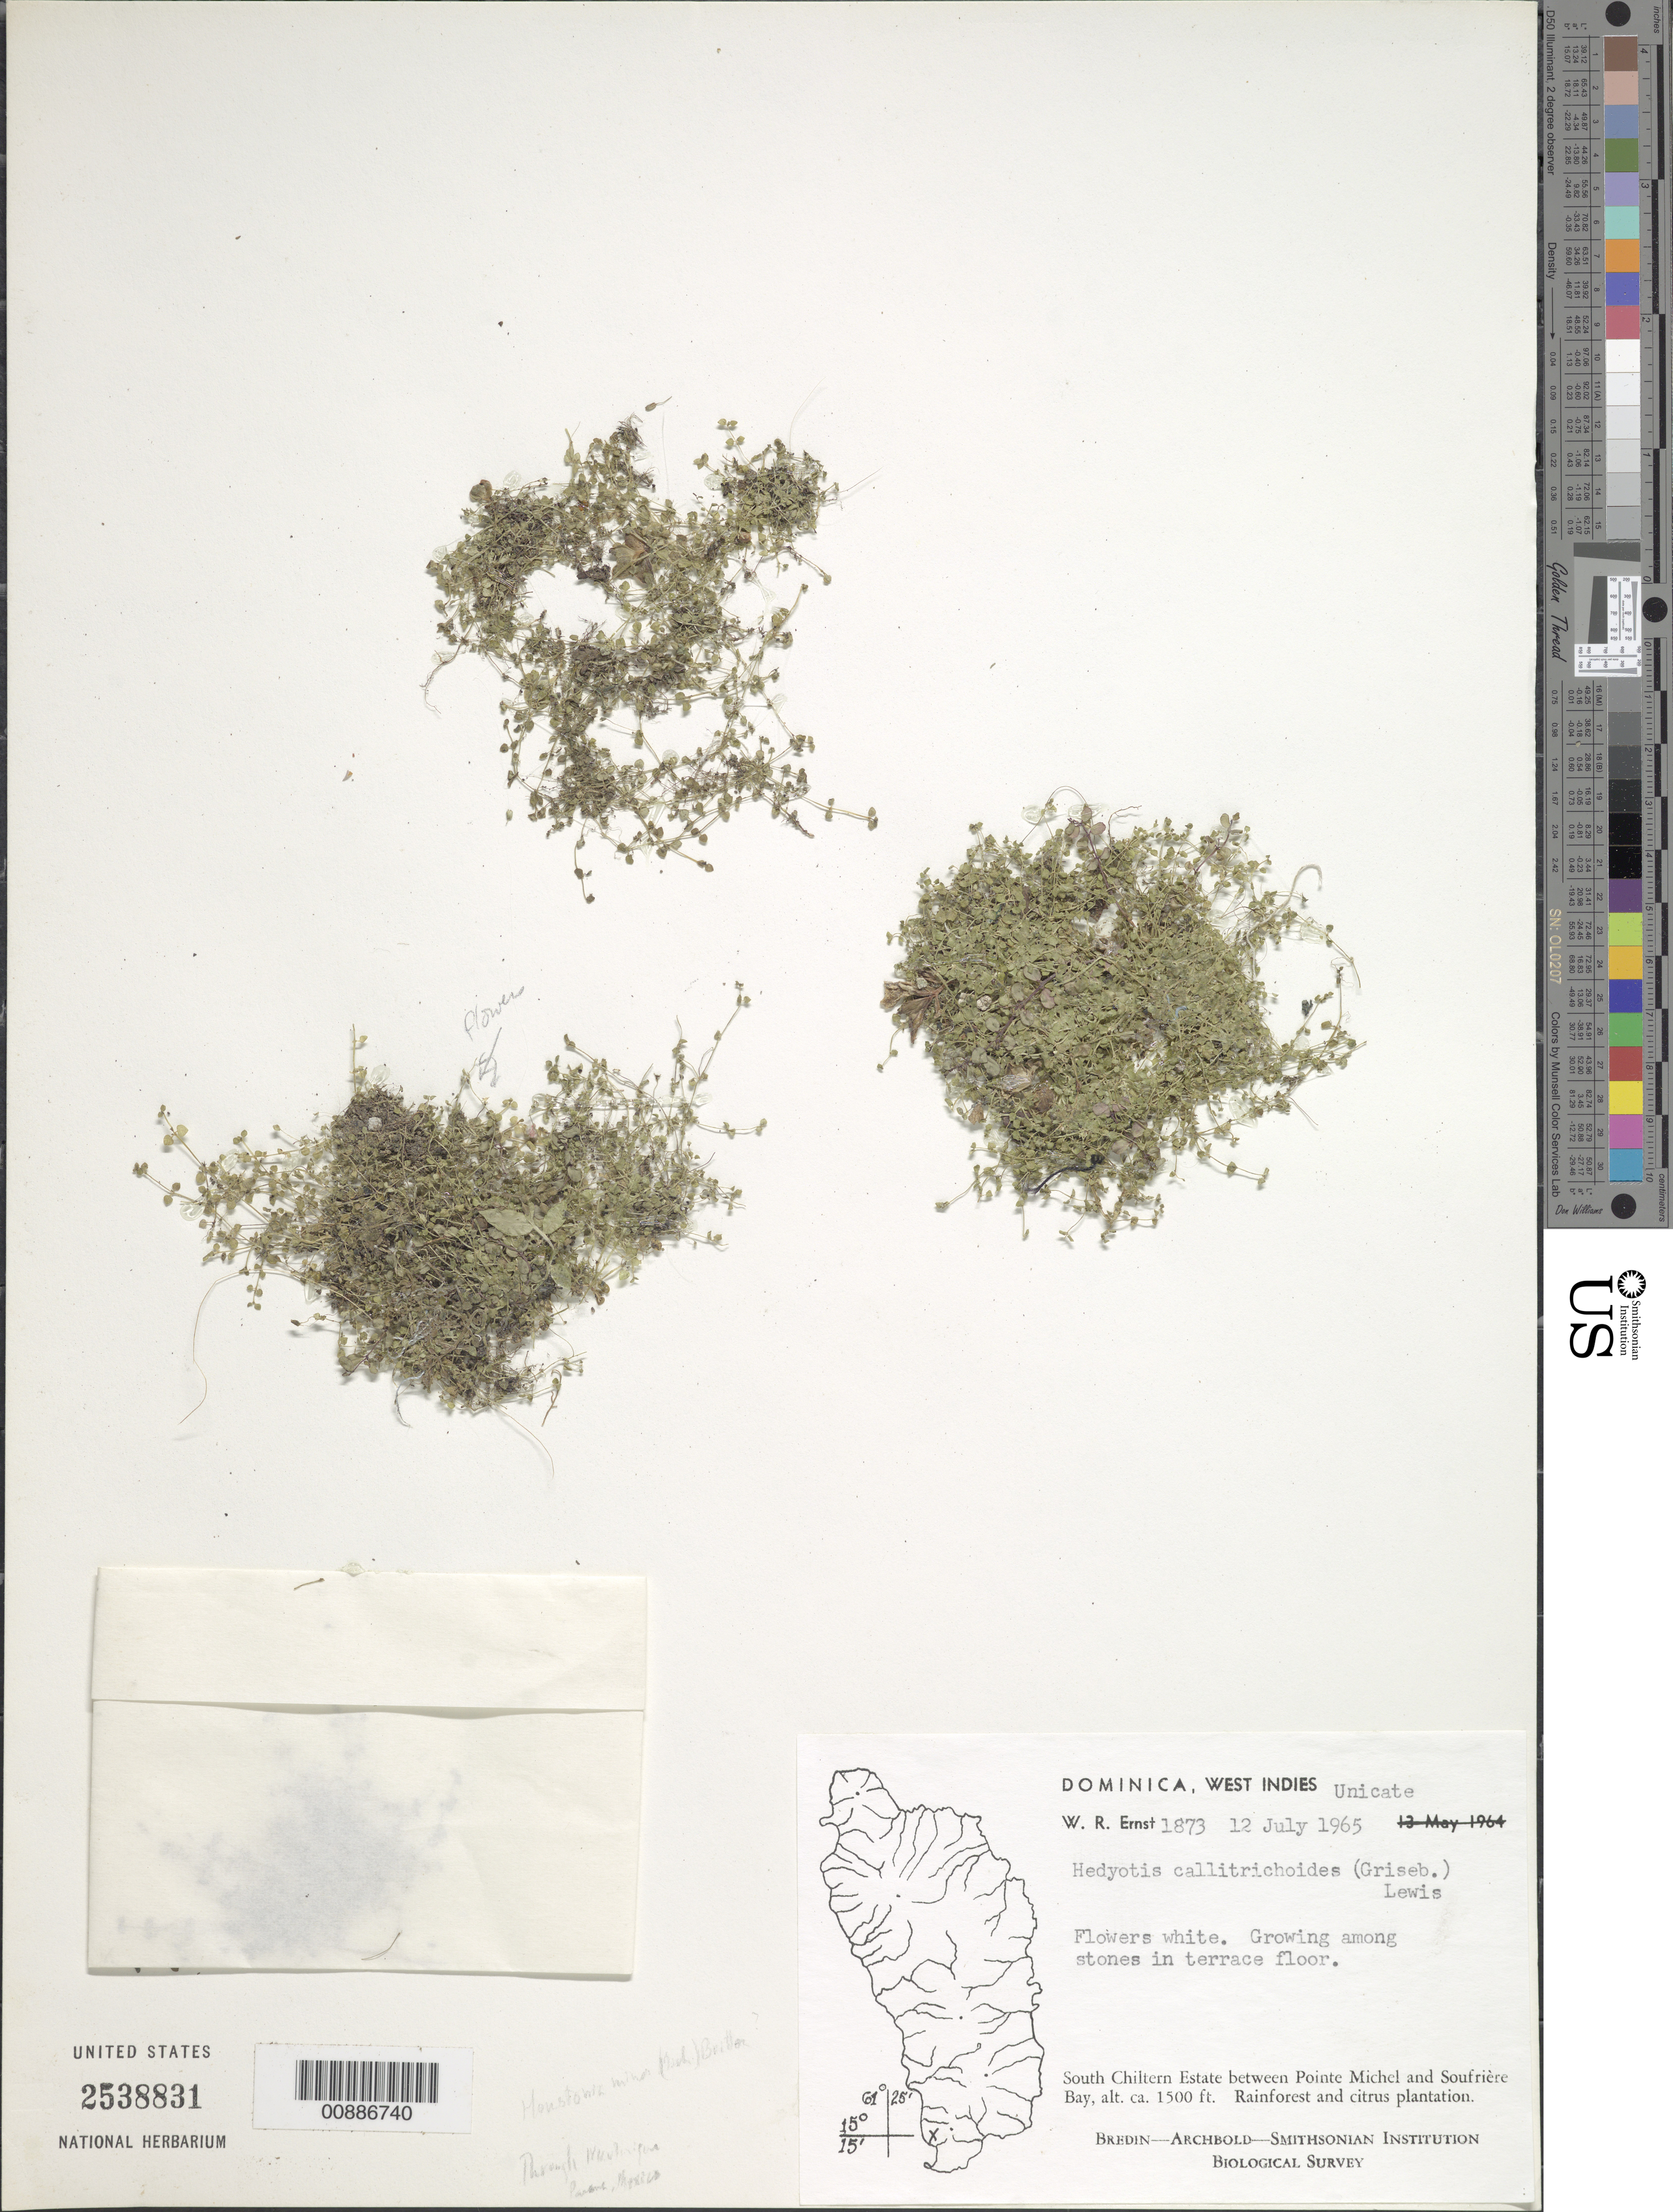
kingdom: Plantae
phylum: Tracheophyta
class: Magnoliopsida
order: Gentianales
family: Rubiaceae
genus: Oldenlandiopsis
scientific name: Oldenlandiopsis callitrichoides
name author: (Griseb.) Terrell & W.H. Lewis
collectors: W. R. Ernst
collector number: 1873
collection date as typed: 12 Jul 1965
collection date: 1965-07-12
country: Dominica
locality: South Chiltern Estate, between Pointe Michel and Soufrière Bay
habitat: Growing among stones on terrace floor. Rainforest and citrus plantation.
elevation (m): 457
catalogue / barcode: US 2538831